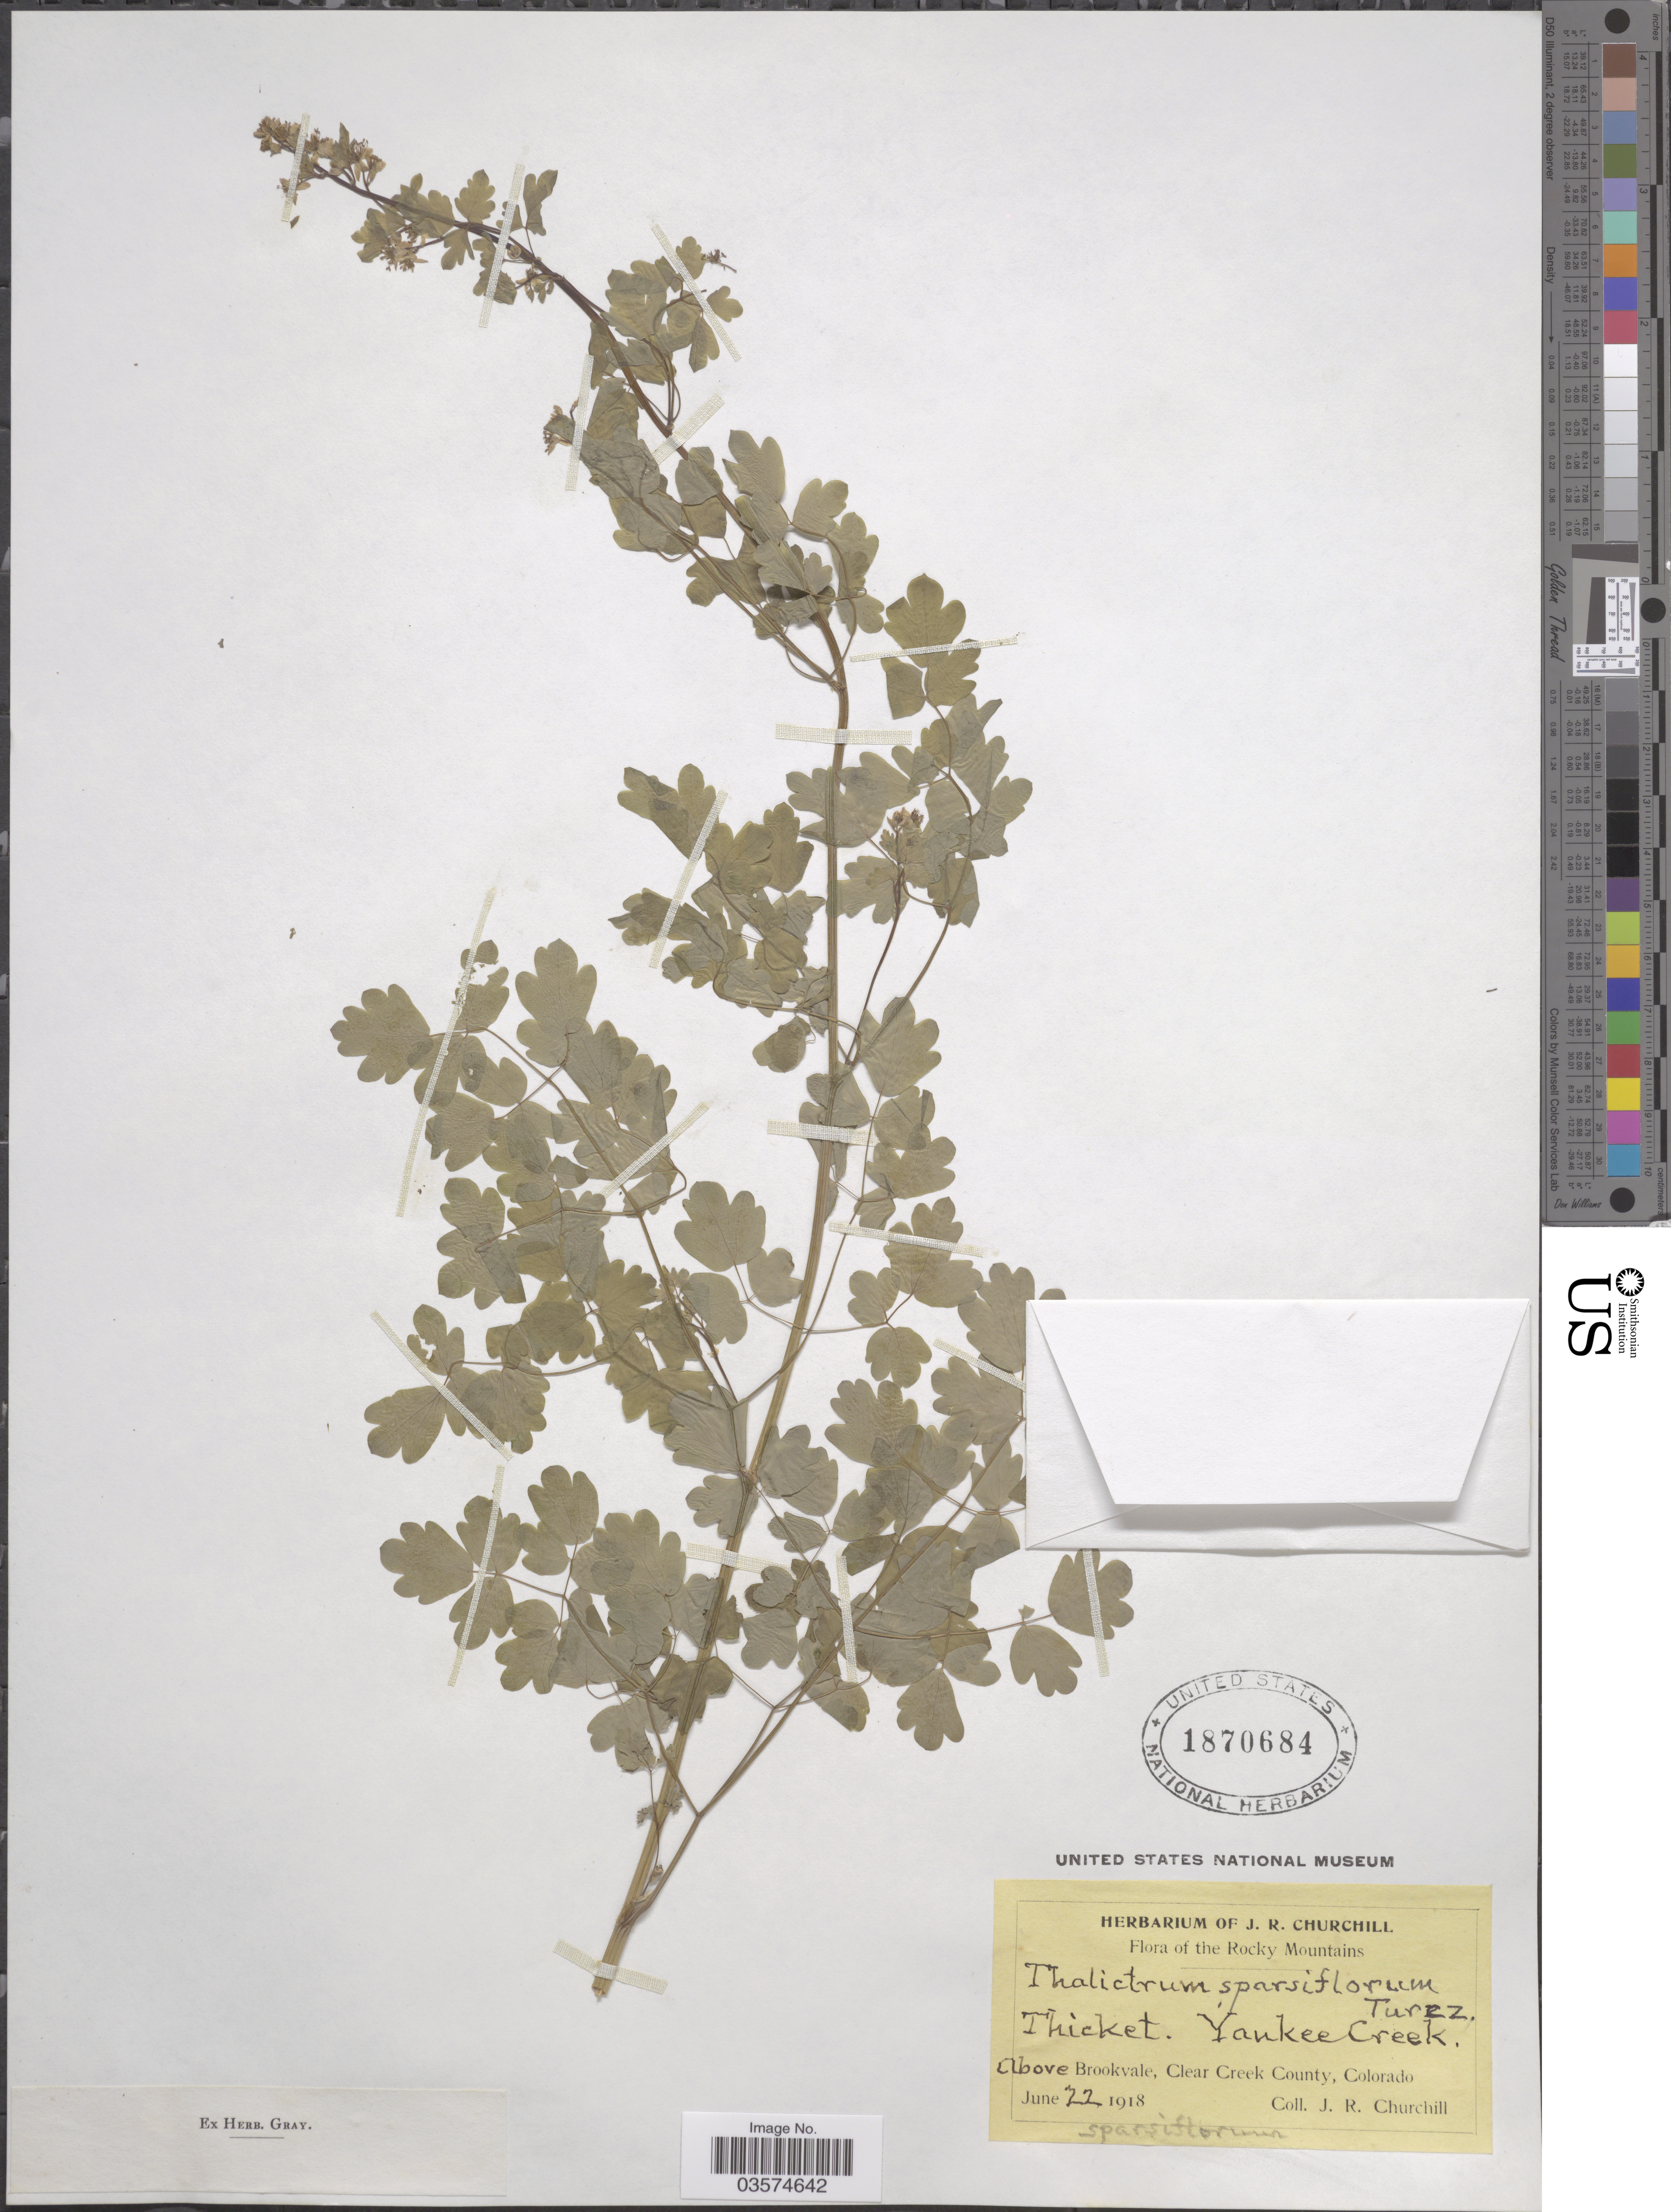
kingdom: Plantae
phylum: Tracheophyta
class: Magnoliopsida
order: Ranunculales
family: Ranunculaceae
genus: Thalictrum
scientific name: Thalictrum sparsiflorum var. saximontanum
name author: B. Boivin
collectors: J. Churchill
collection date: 1918-06-22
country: United States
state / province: Colorado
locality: The Rocky Mountains. Thicket. Yankee Creek. Above Brookvale, Clear Creek County.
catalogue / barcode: US 1870684